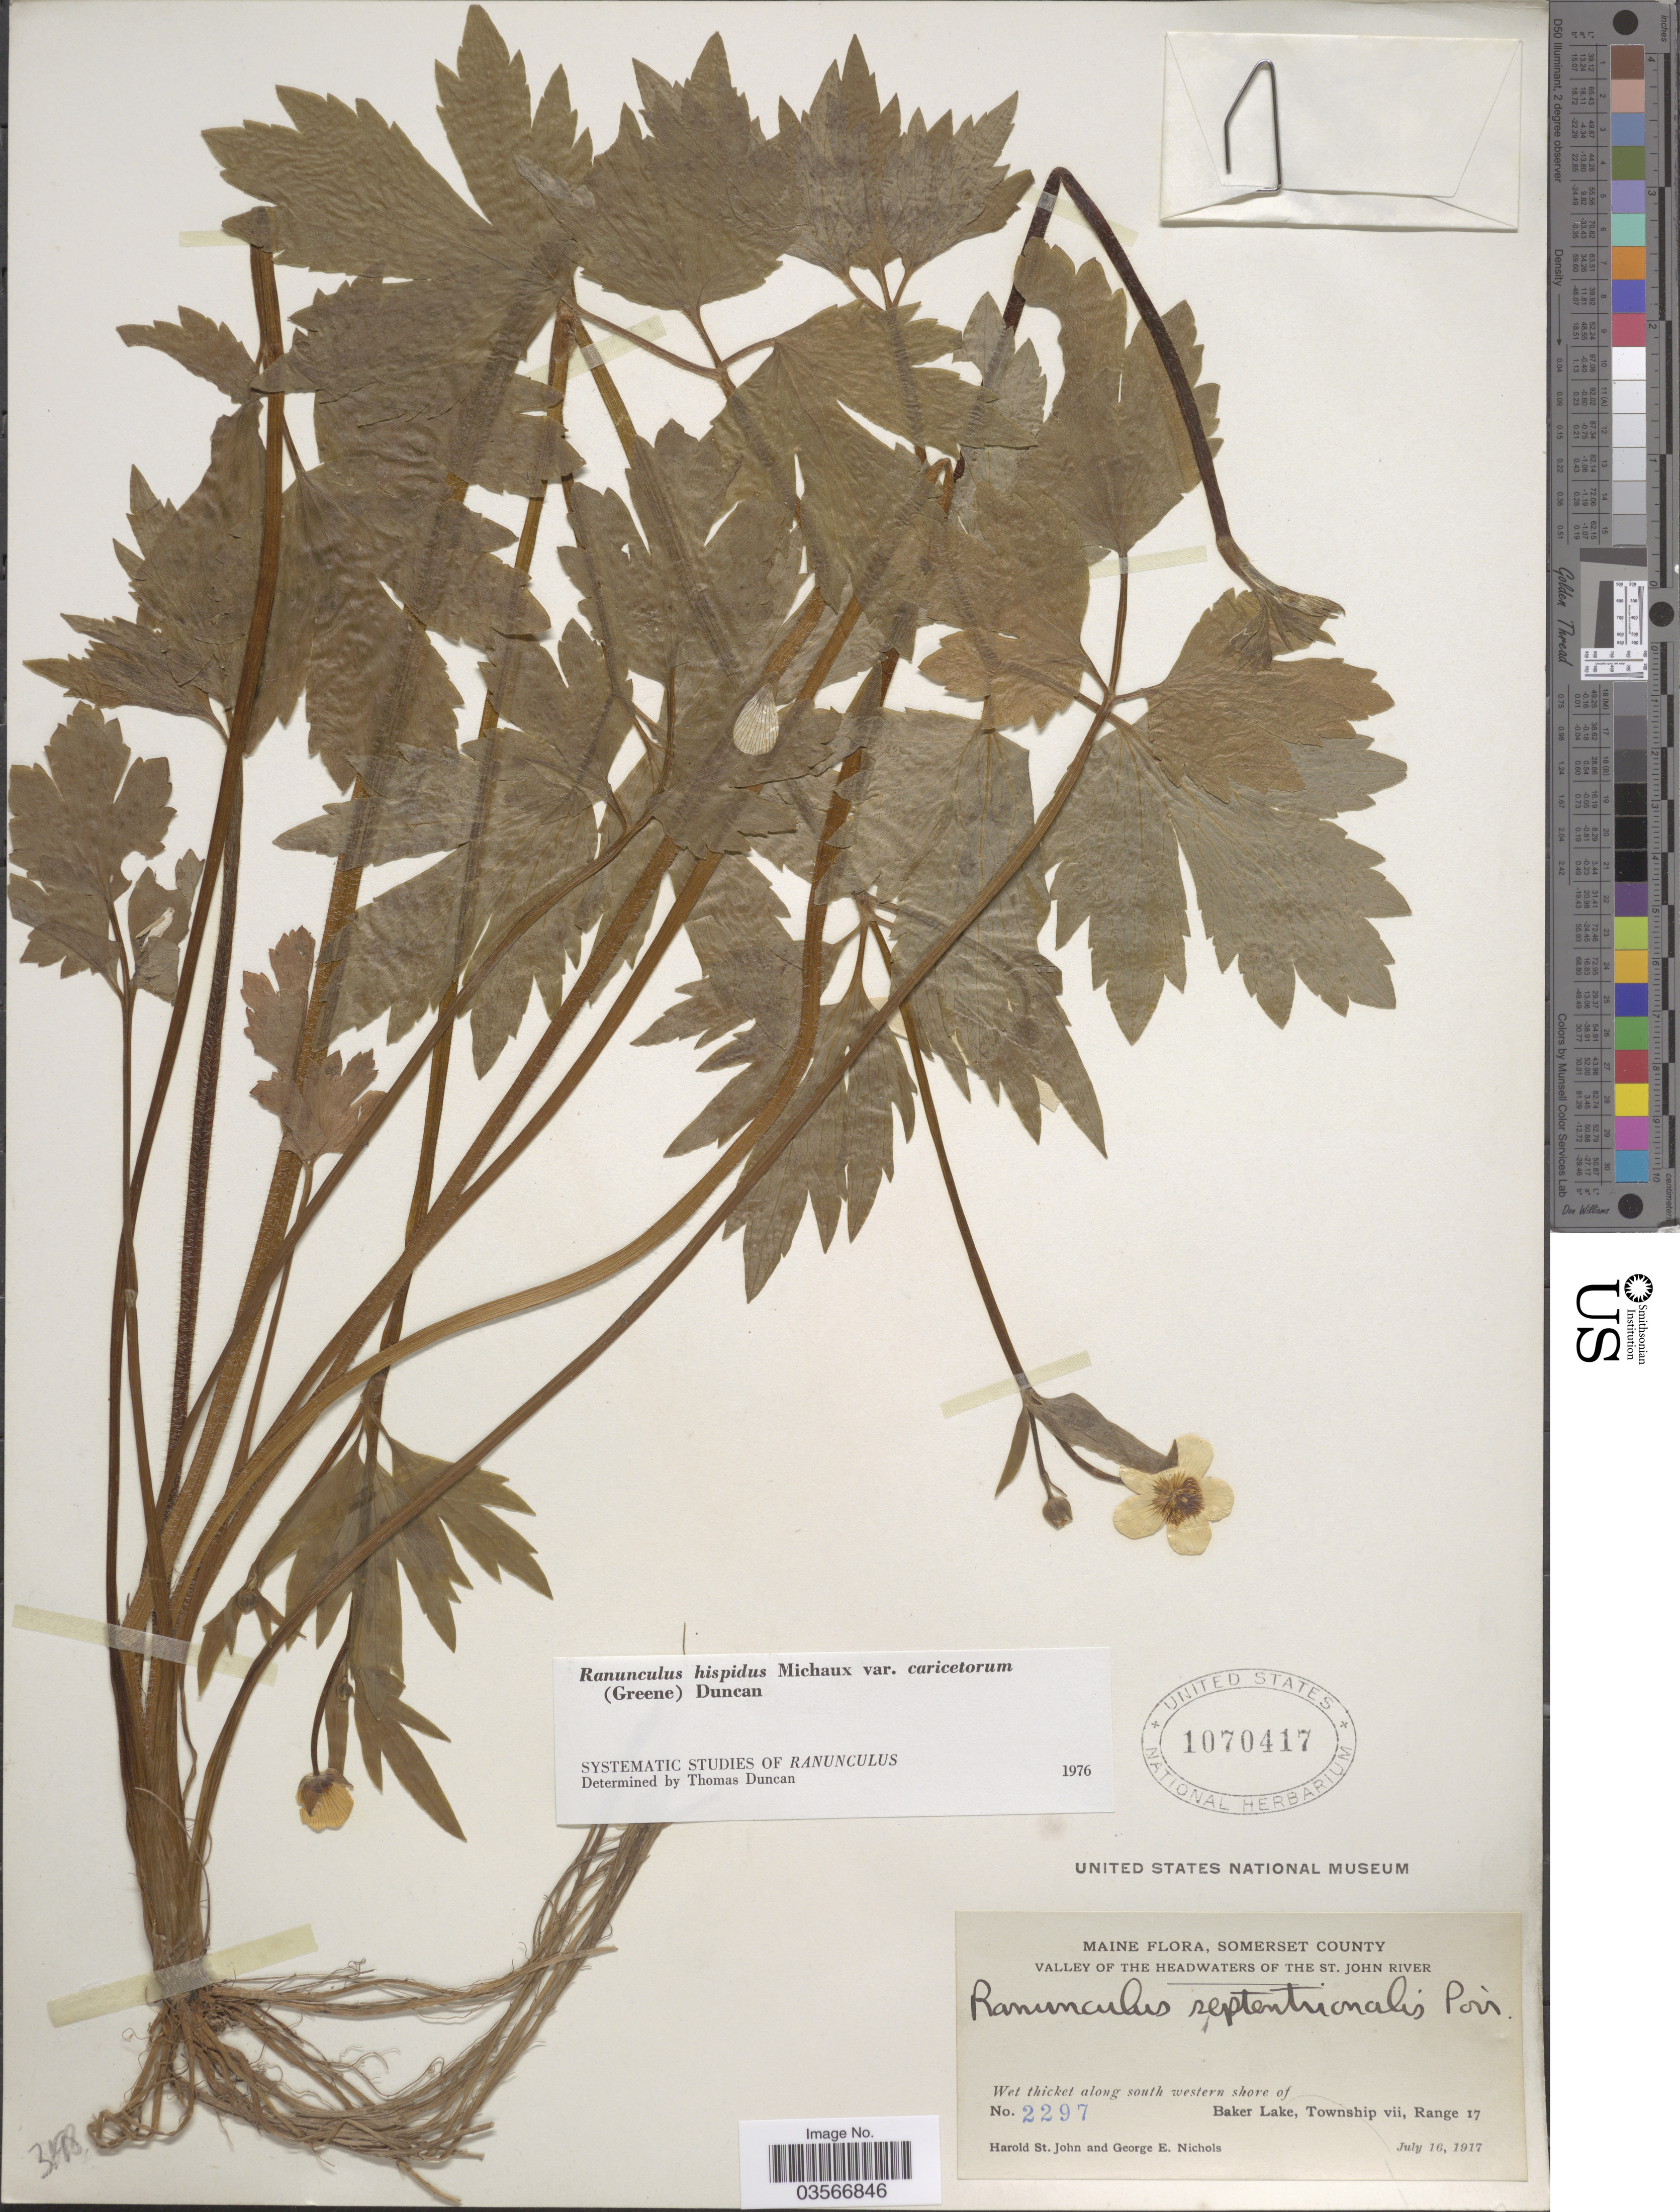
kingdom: Plantae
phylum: Tracheophyta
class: Magnoliopsida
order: Ranunculales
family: Ranunculaceae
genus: Ranunculus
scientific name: Ranunculus hispidus var. caricetorum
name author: Michx.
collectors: H. St. John & G. E. Nichols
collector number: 2297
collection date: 1917-07-16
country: United States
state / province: Maine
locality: Somerset County. Valley of the Headwaters of the St. John River. Wet thicket along south western shore of Baker Lake, Township vii, Range 17.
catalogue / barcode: US 1070417